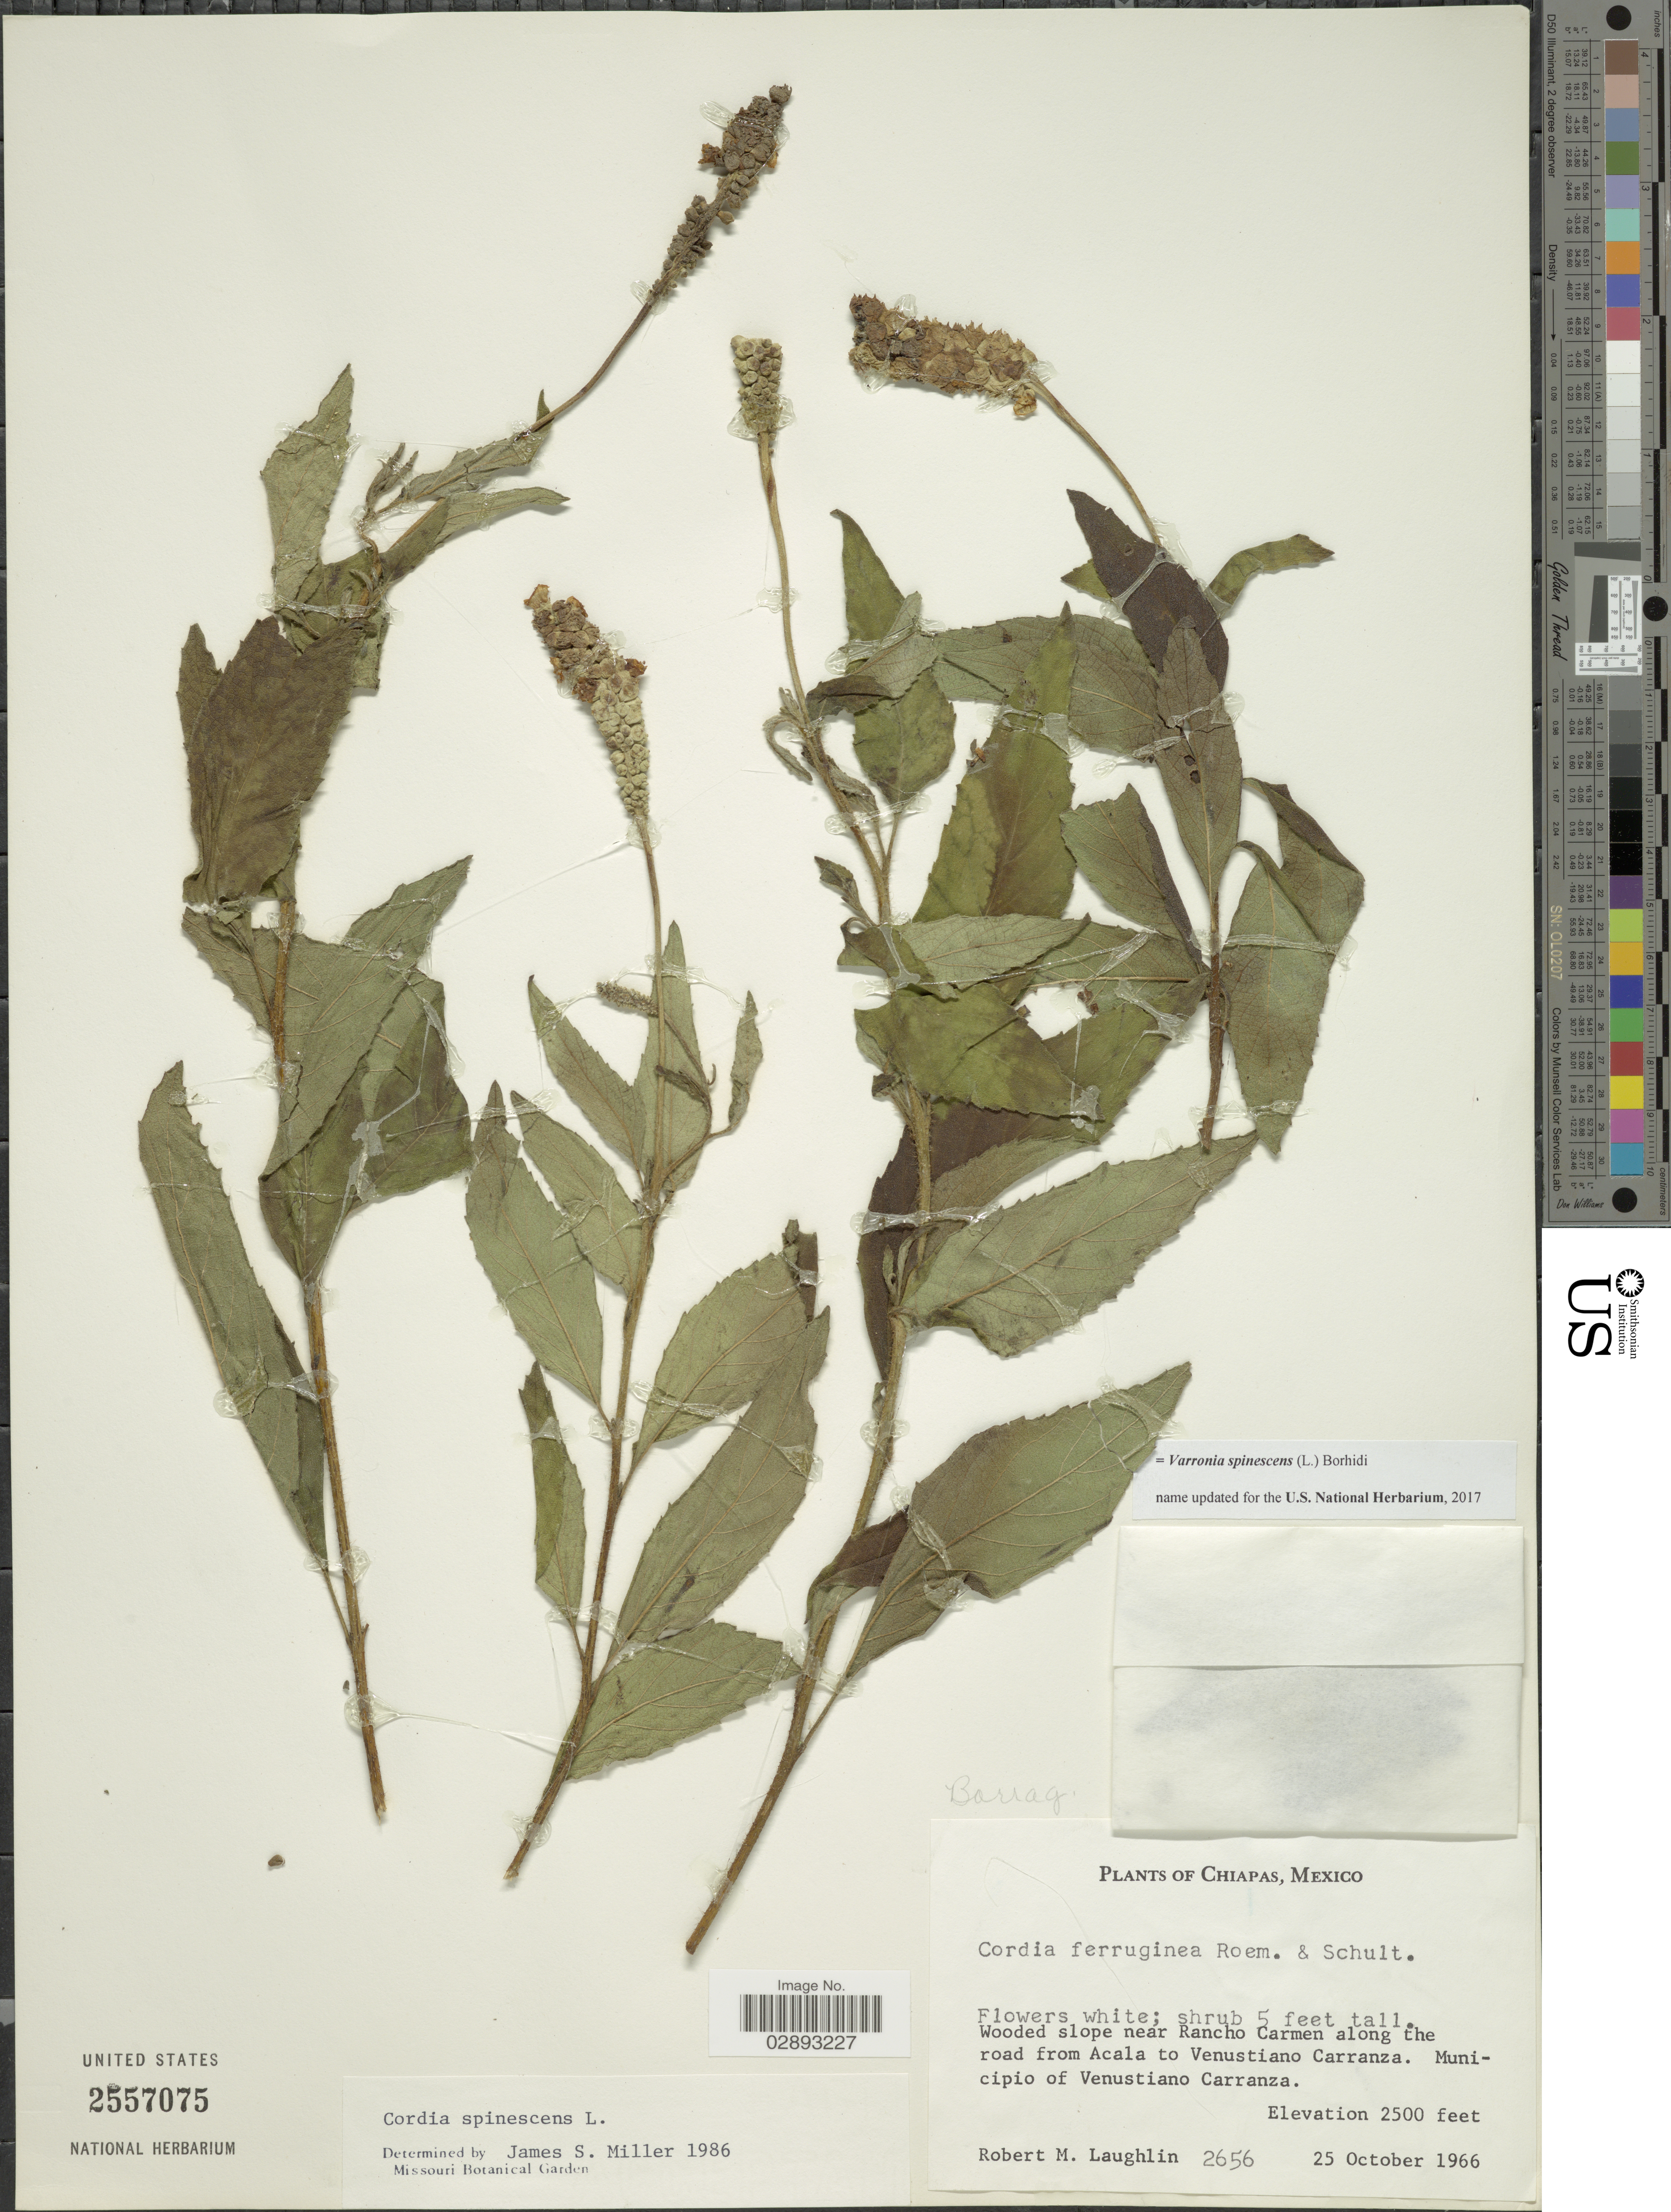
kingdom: Plantae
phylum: Tracheophyta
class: Magnoliopsida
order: Boraginales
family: Cordiaceae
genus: Varronia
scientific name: Varronia spinescens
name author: (L.) Borhidi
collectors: R. M. Laughlin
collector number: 2656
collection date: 1966-10-25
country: Mexico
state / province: Chiapas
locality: Wooded slope near Rancho Carmen along the road from Acala to Venustiano Carranza. Municipio of Venustiano Carranza.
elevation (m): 762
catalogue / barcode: US 2557075